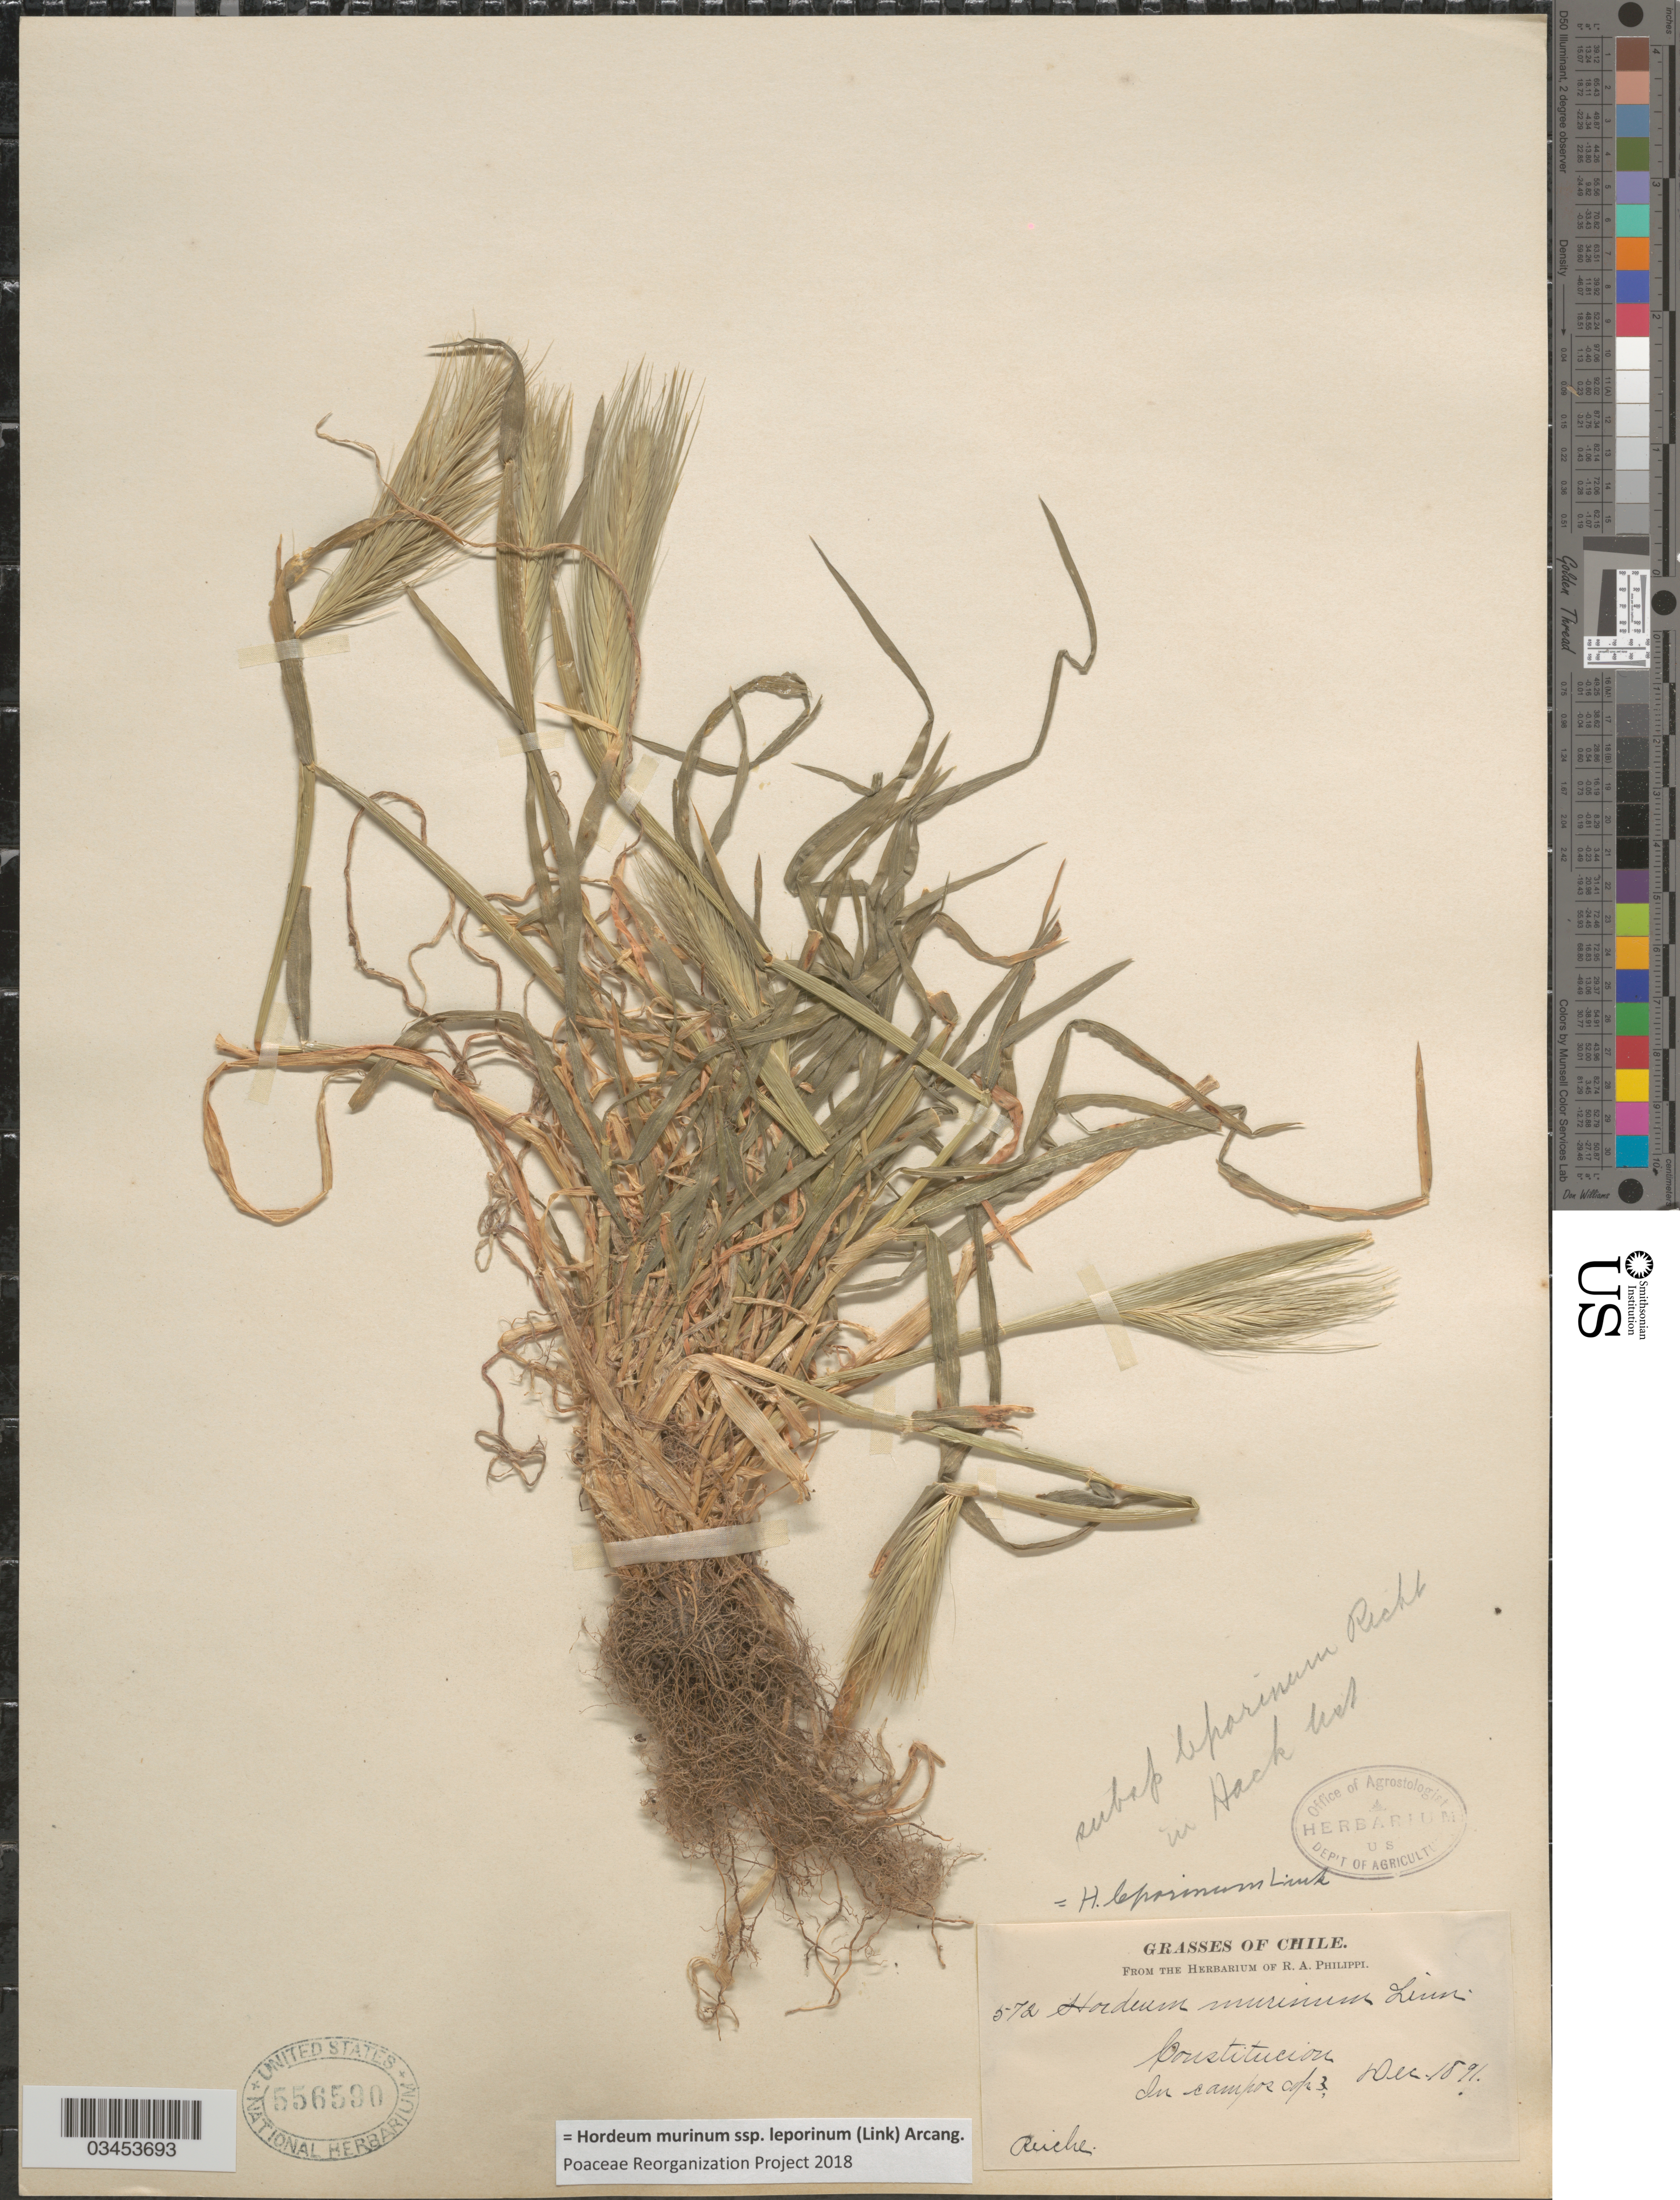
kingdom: Plantae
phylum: Tracheophyta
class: Liliopsida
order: Poales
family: Poaceae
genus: Hordeum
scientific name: Hordeum murinum subsp. leporinum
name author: (Link) Arcang.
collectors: Reiche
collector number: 572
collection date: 1891-12-03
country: Chile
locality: Constitucion. In campos cop 3.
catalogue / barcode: US 556590